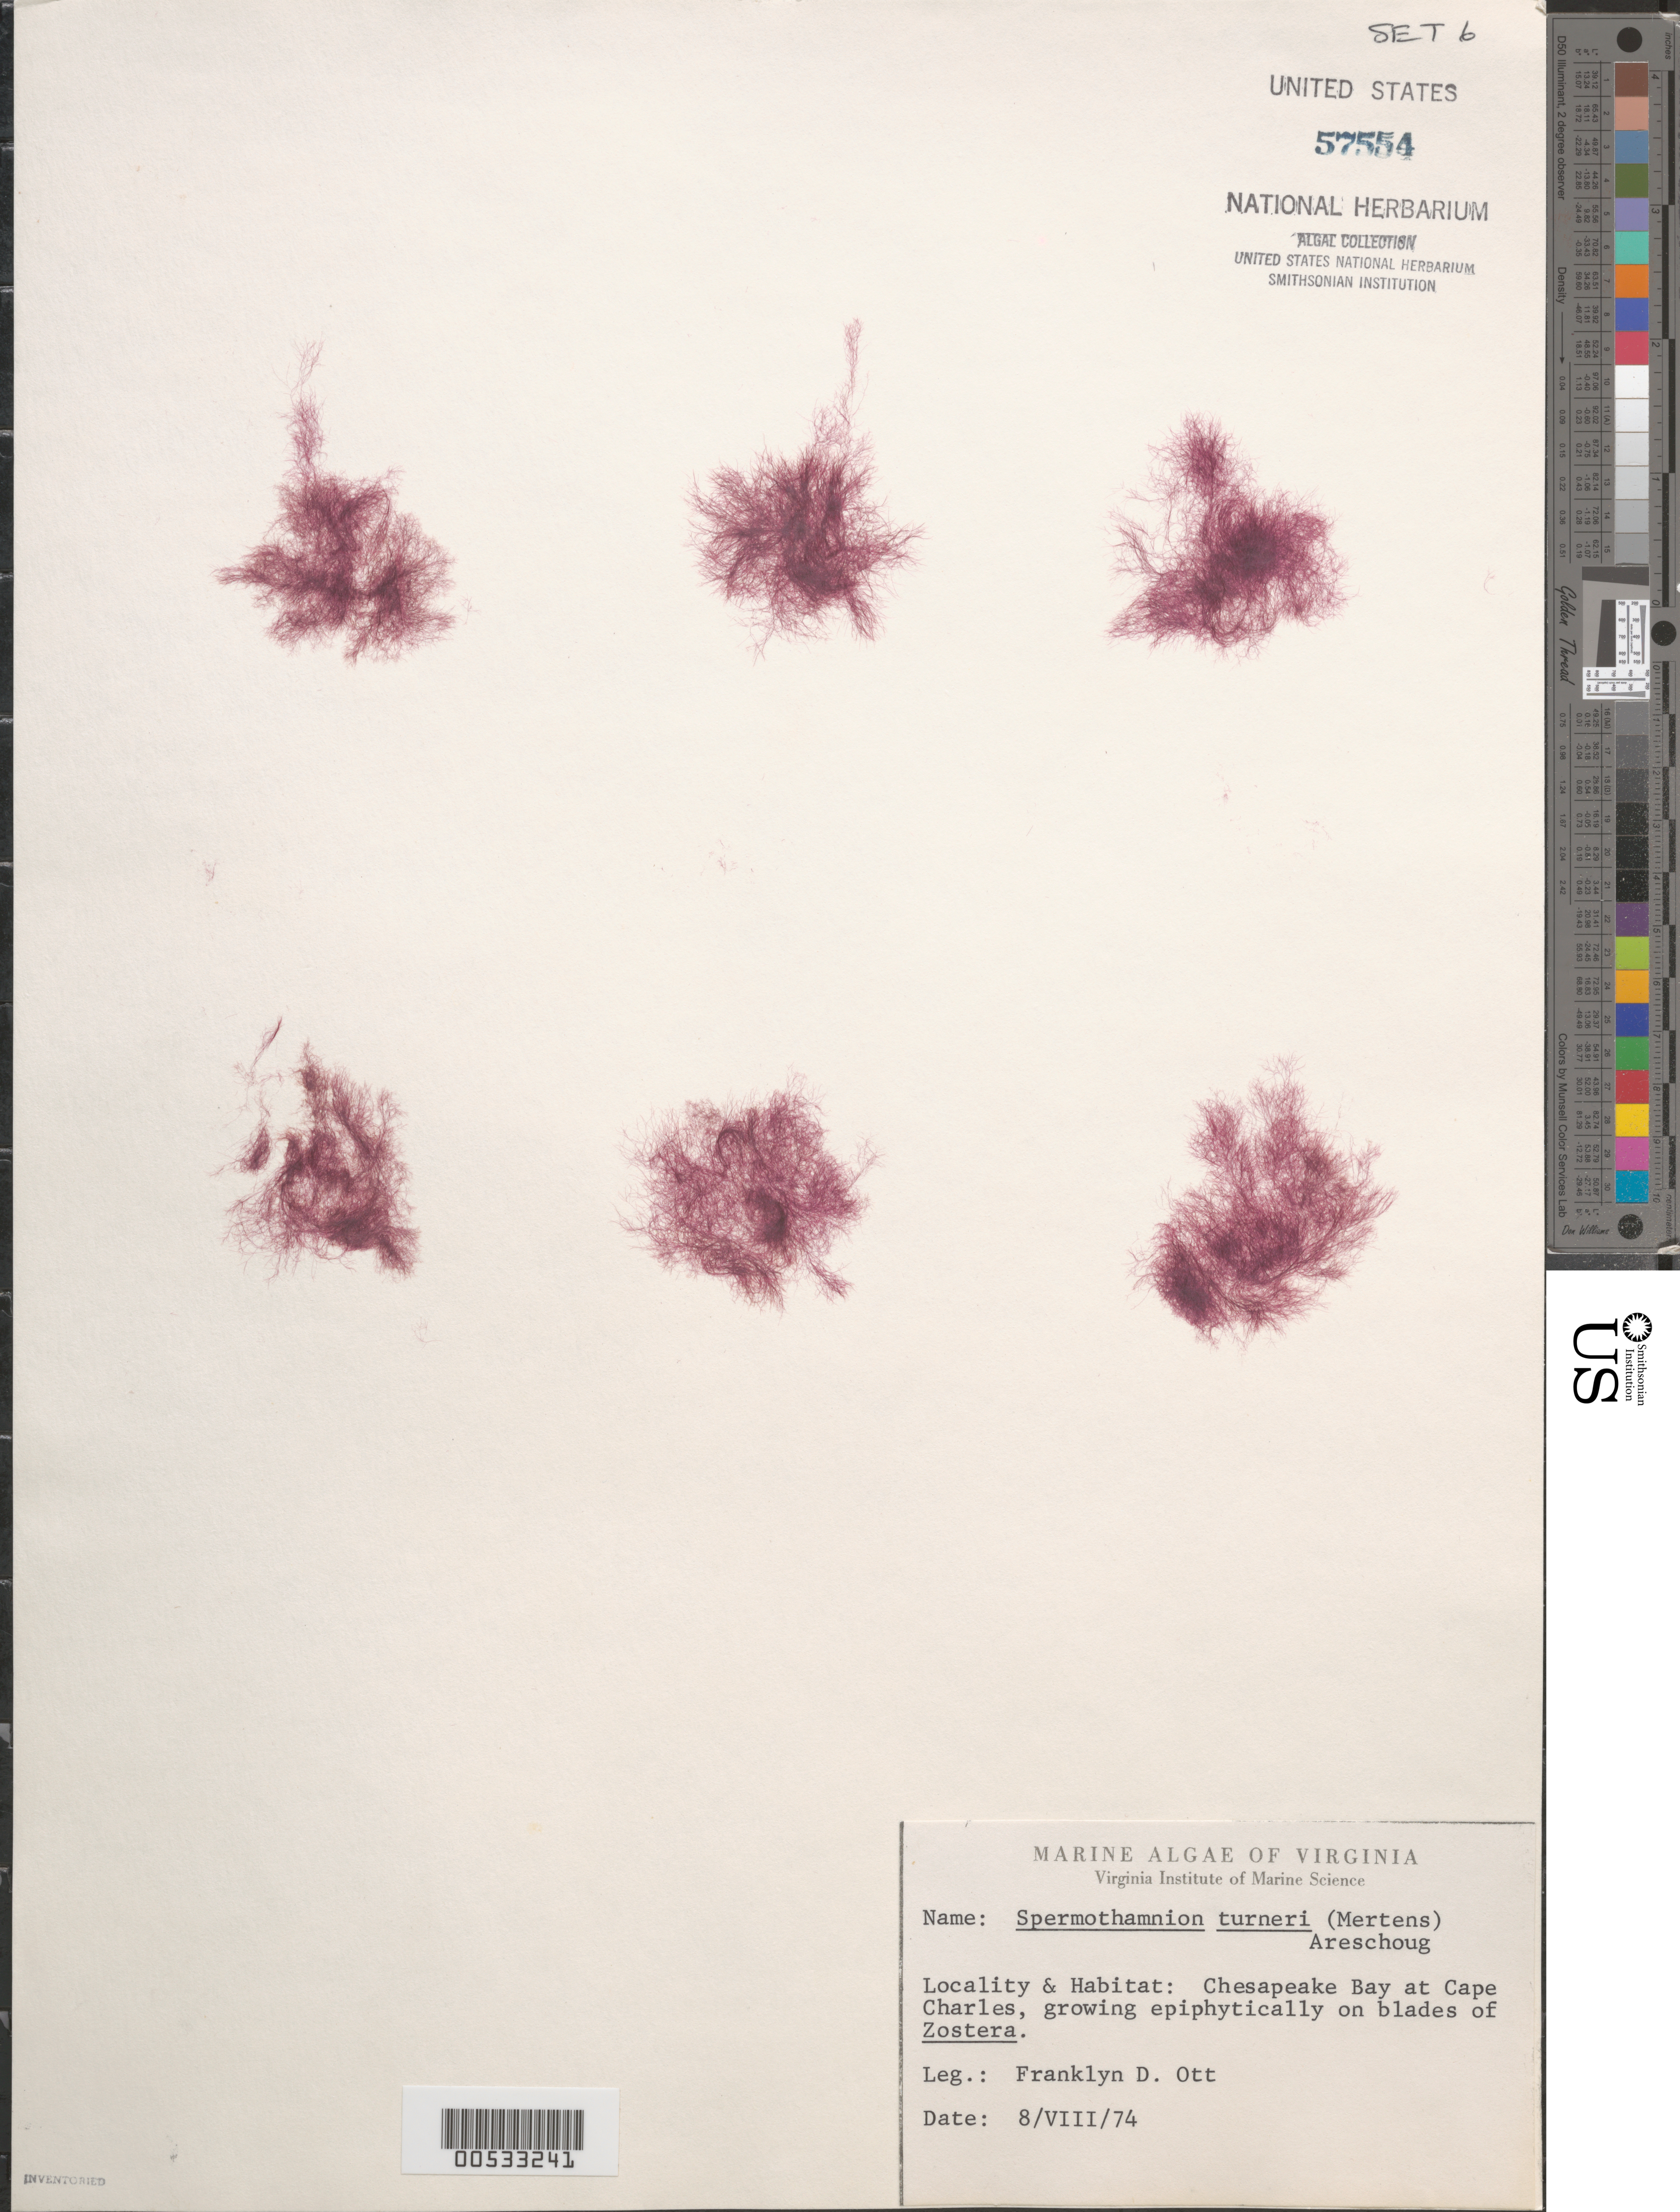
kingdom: Plantae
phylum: Rhodophyta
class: Florideophyceae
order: Ceramiales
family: Ceramiaceae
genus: Scagelothamnion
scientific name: Scagelothamnion turneri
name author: (Mert. ex Roth) A. Athanasiadis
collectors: F. Ott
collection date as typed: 08 Aug 1974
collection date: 1974-08-08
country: United States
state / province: Virginia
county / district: Northampton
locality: Chesapeake Bay, Cape Charles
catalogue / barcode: US 57554